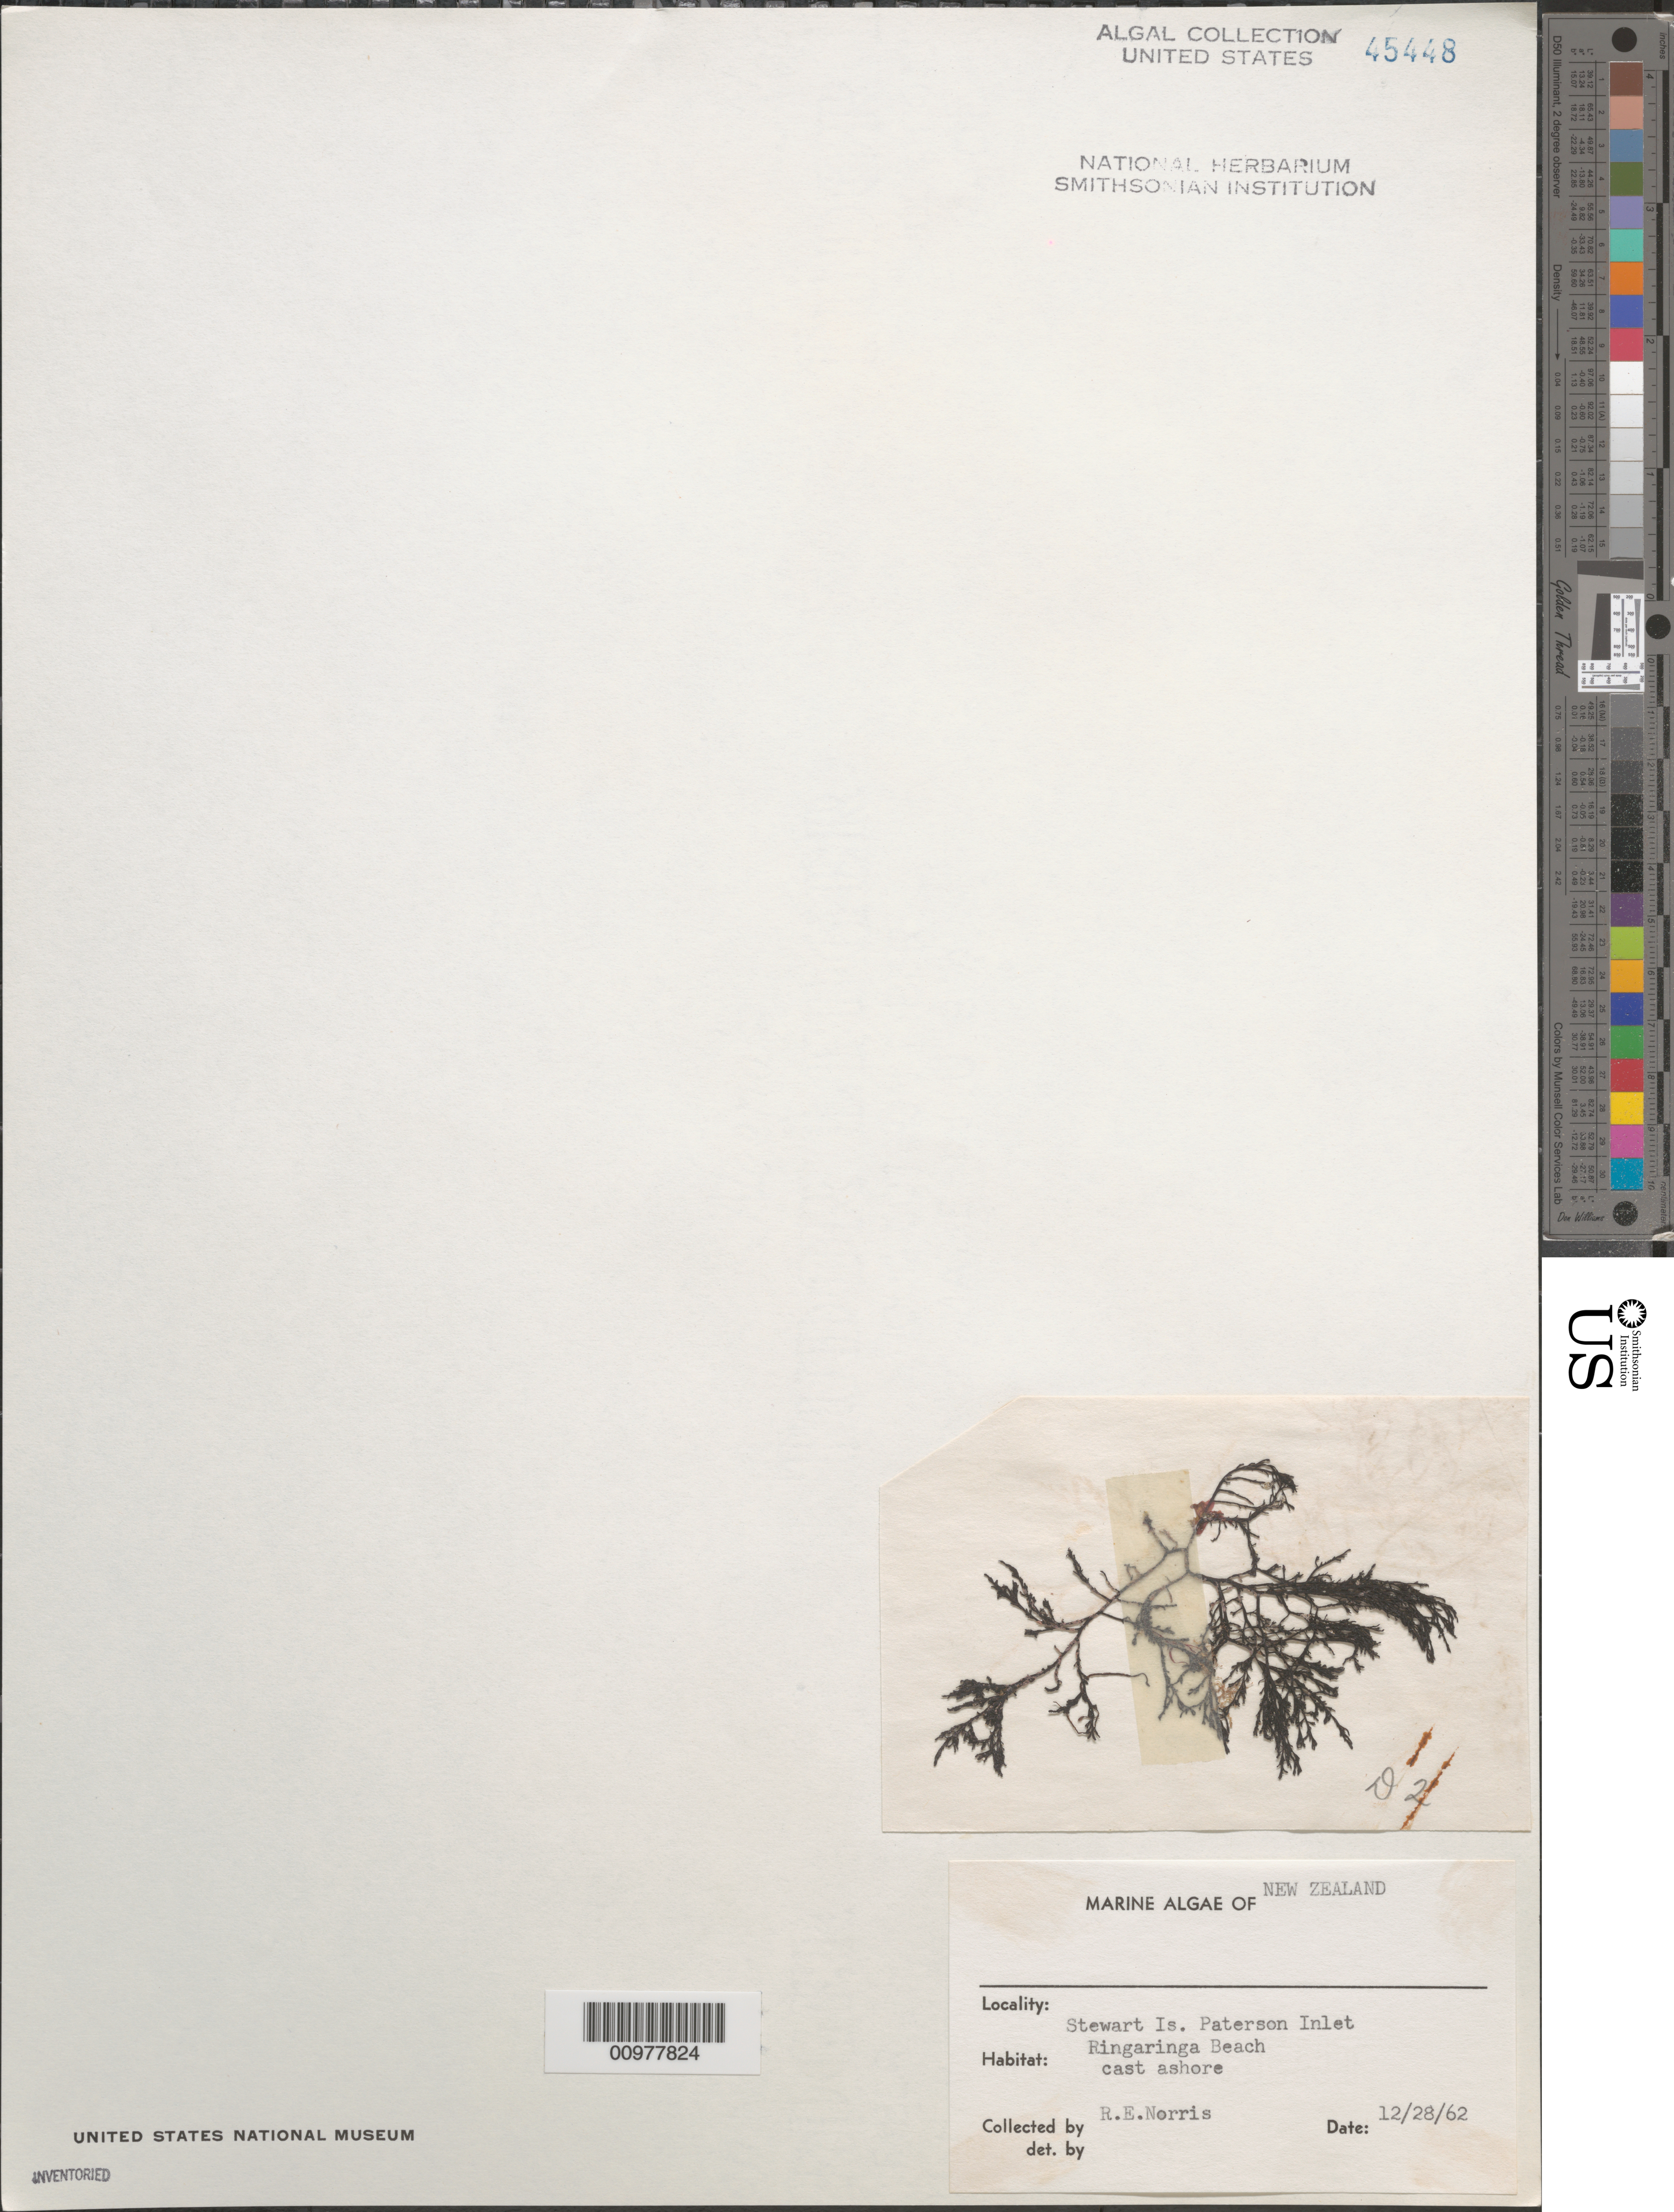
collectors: R. E. Norris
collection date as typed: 28 Dec 1962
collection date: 1962-12-28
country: New Zealand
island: Stewart Island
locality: Paterson Inlet, Ringaringa Beach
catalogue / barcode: US 45448